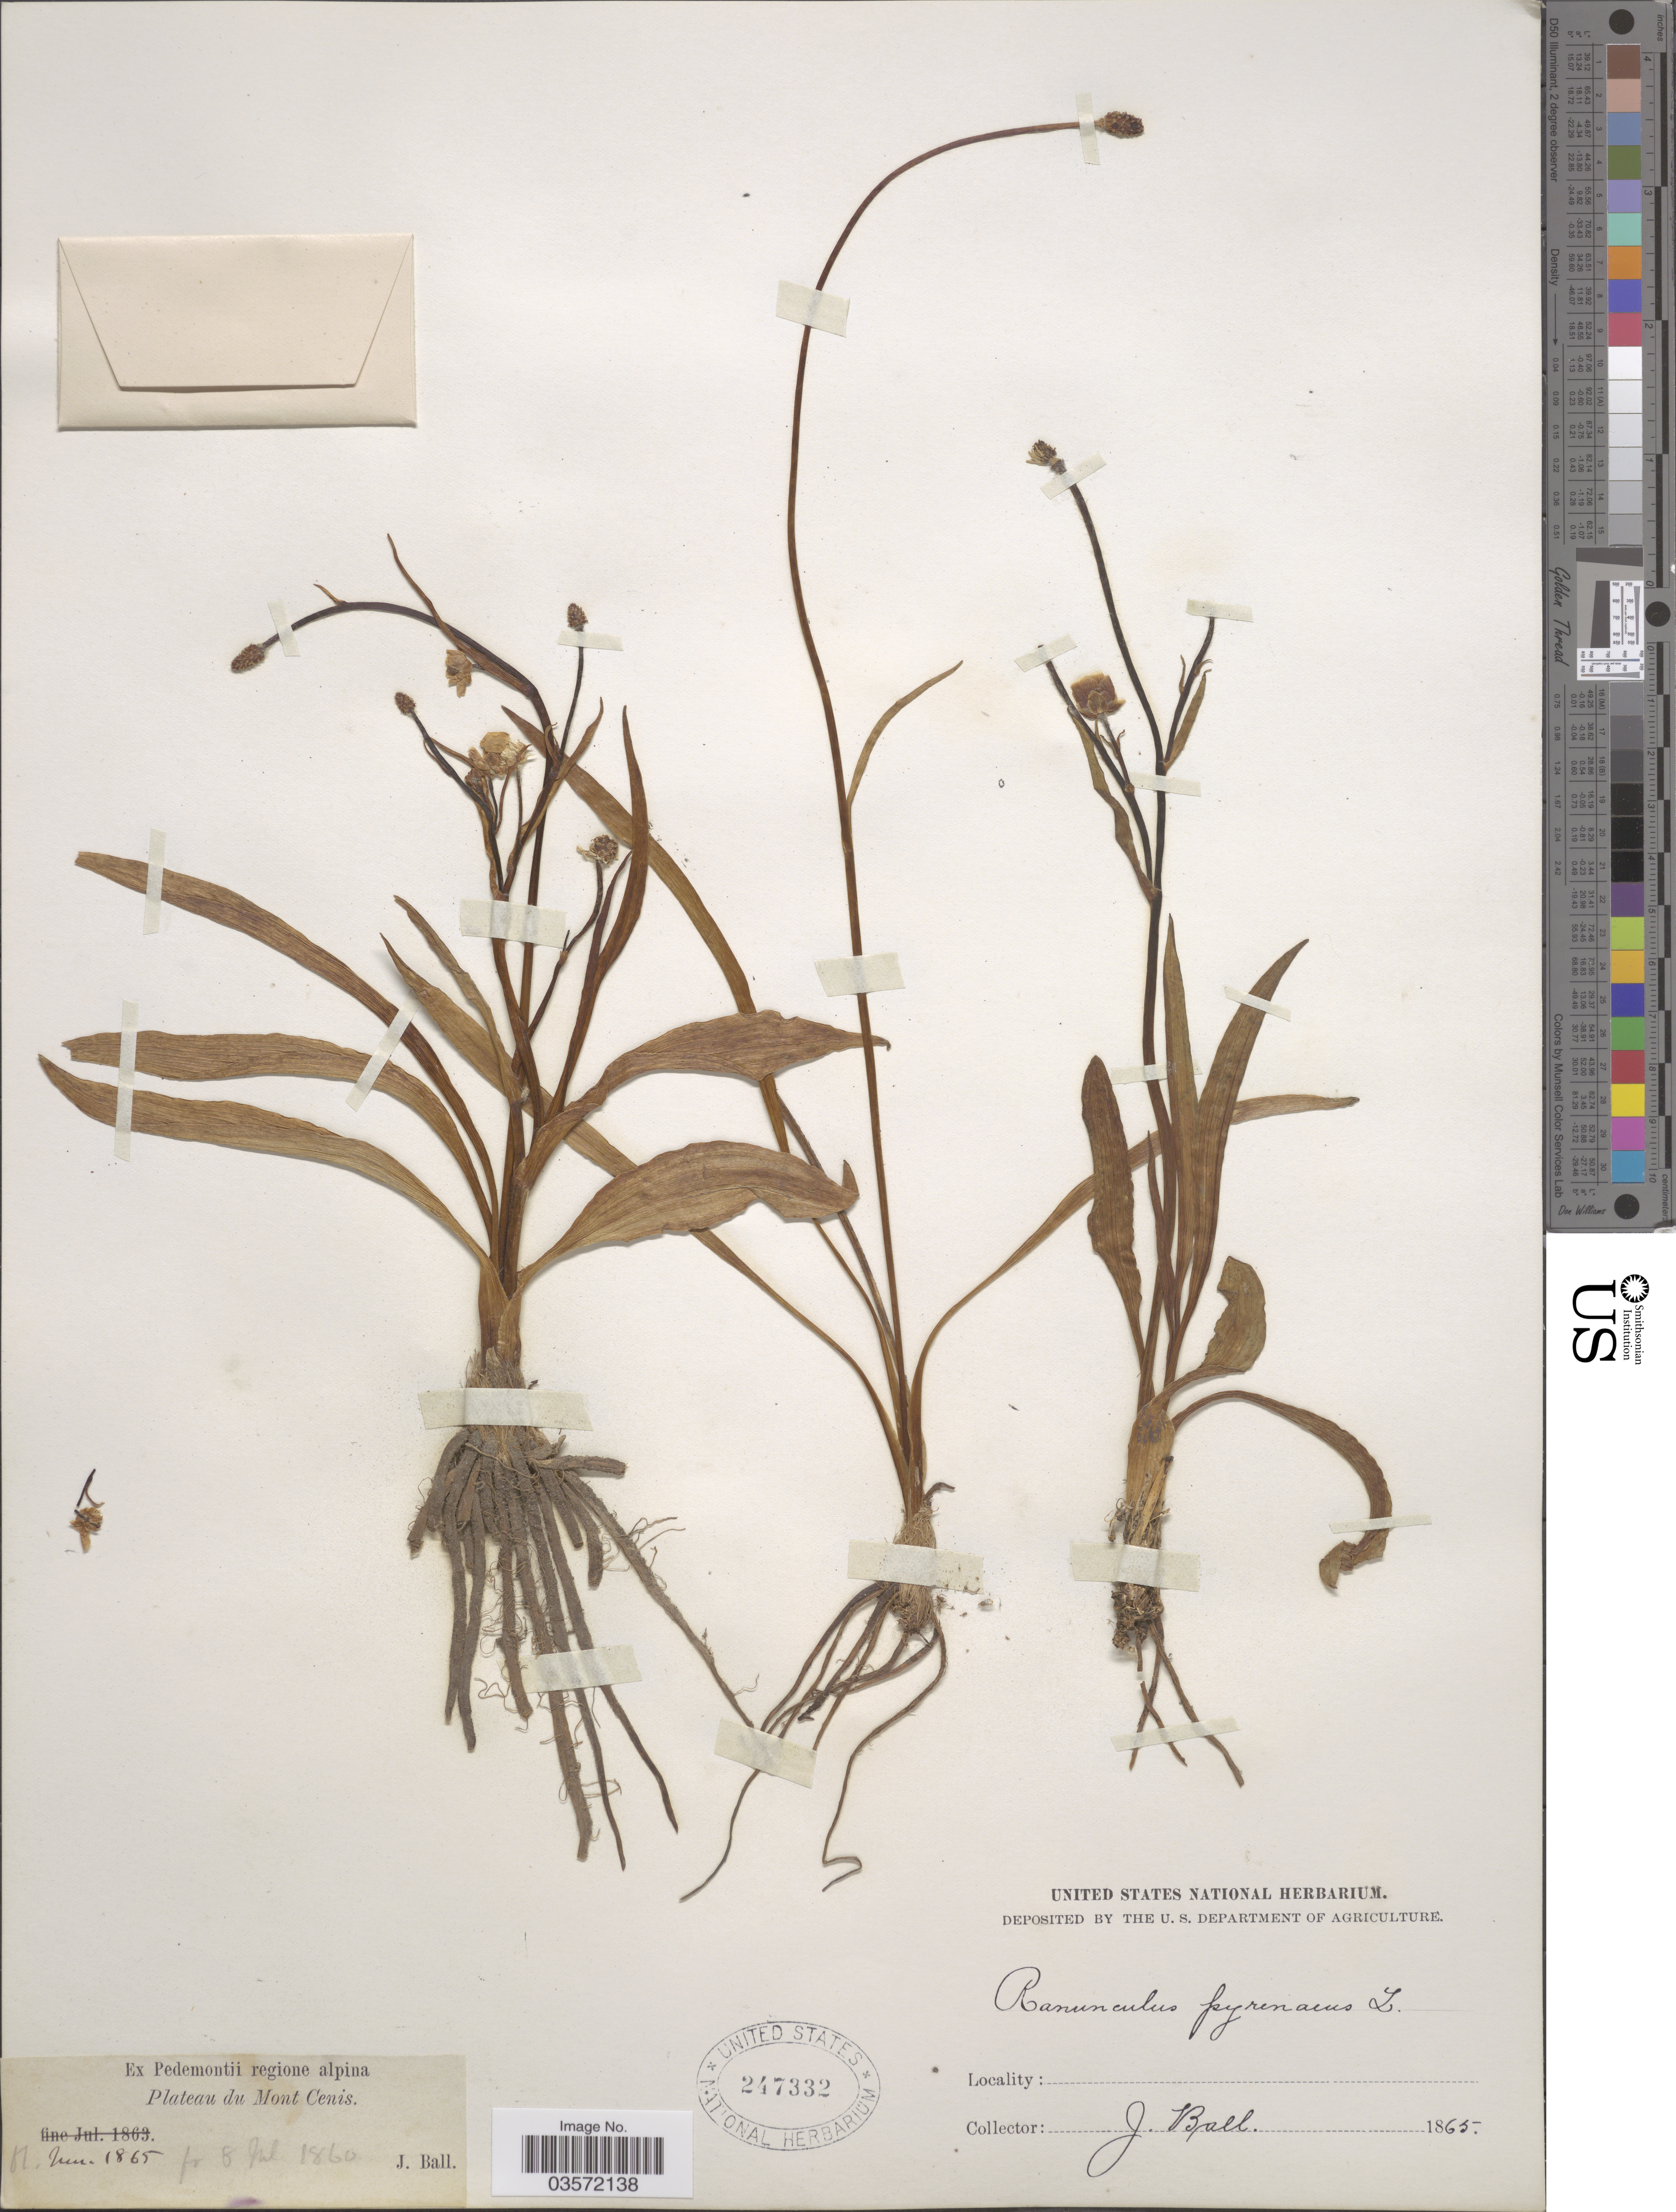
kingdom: Plantae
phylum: Tracheophyta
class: Magnoliopsida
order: Ranunculales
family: Ranunculaceae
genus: Ranunculus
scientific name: Ranunculus pyrenaeus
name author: L.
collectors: J. Ball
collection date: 1865-06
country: France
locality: Ex Pedemontii regione alpina. Plateau du Mont Cenis.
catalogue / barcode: US 247332